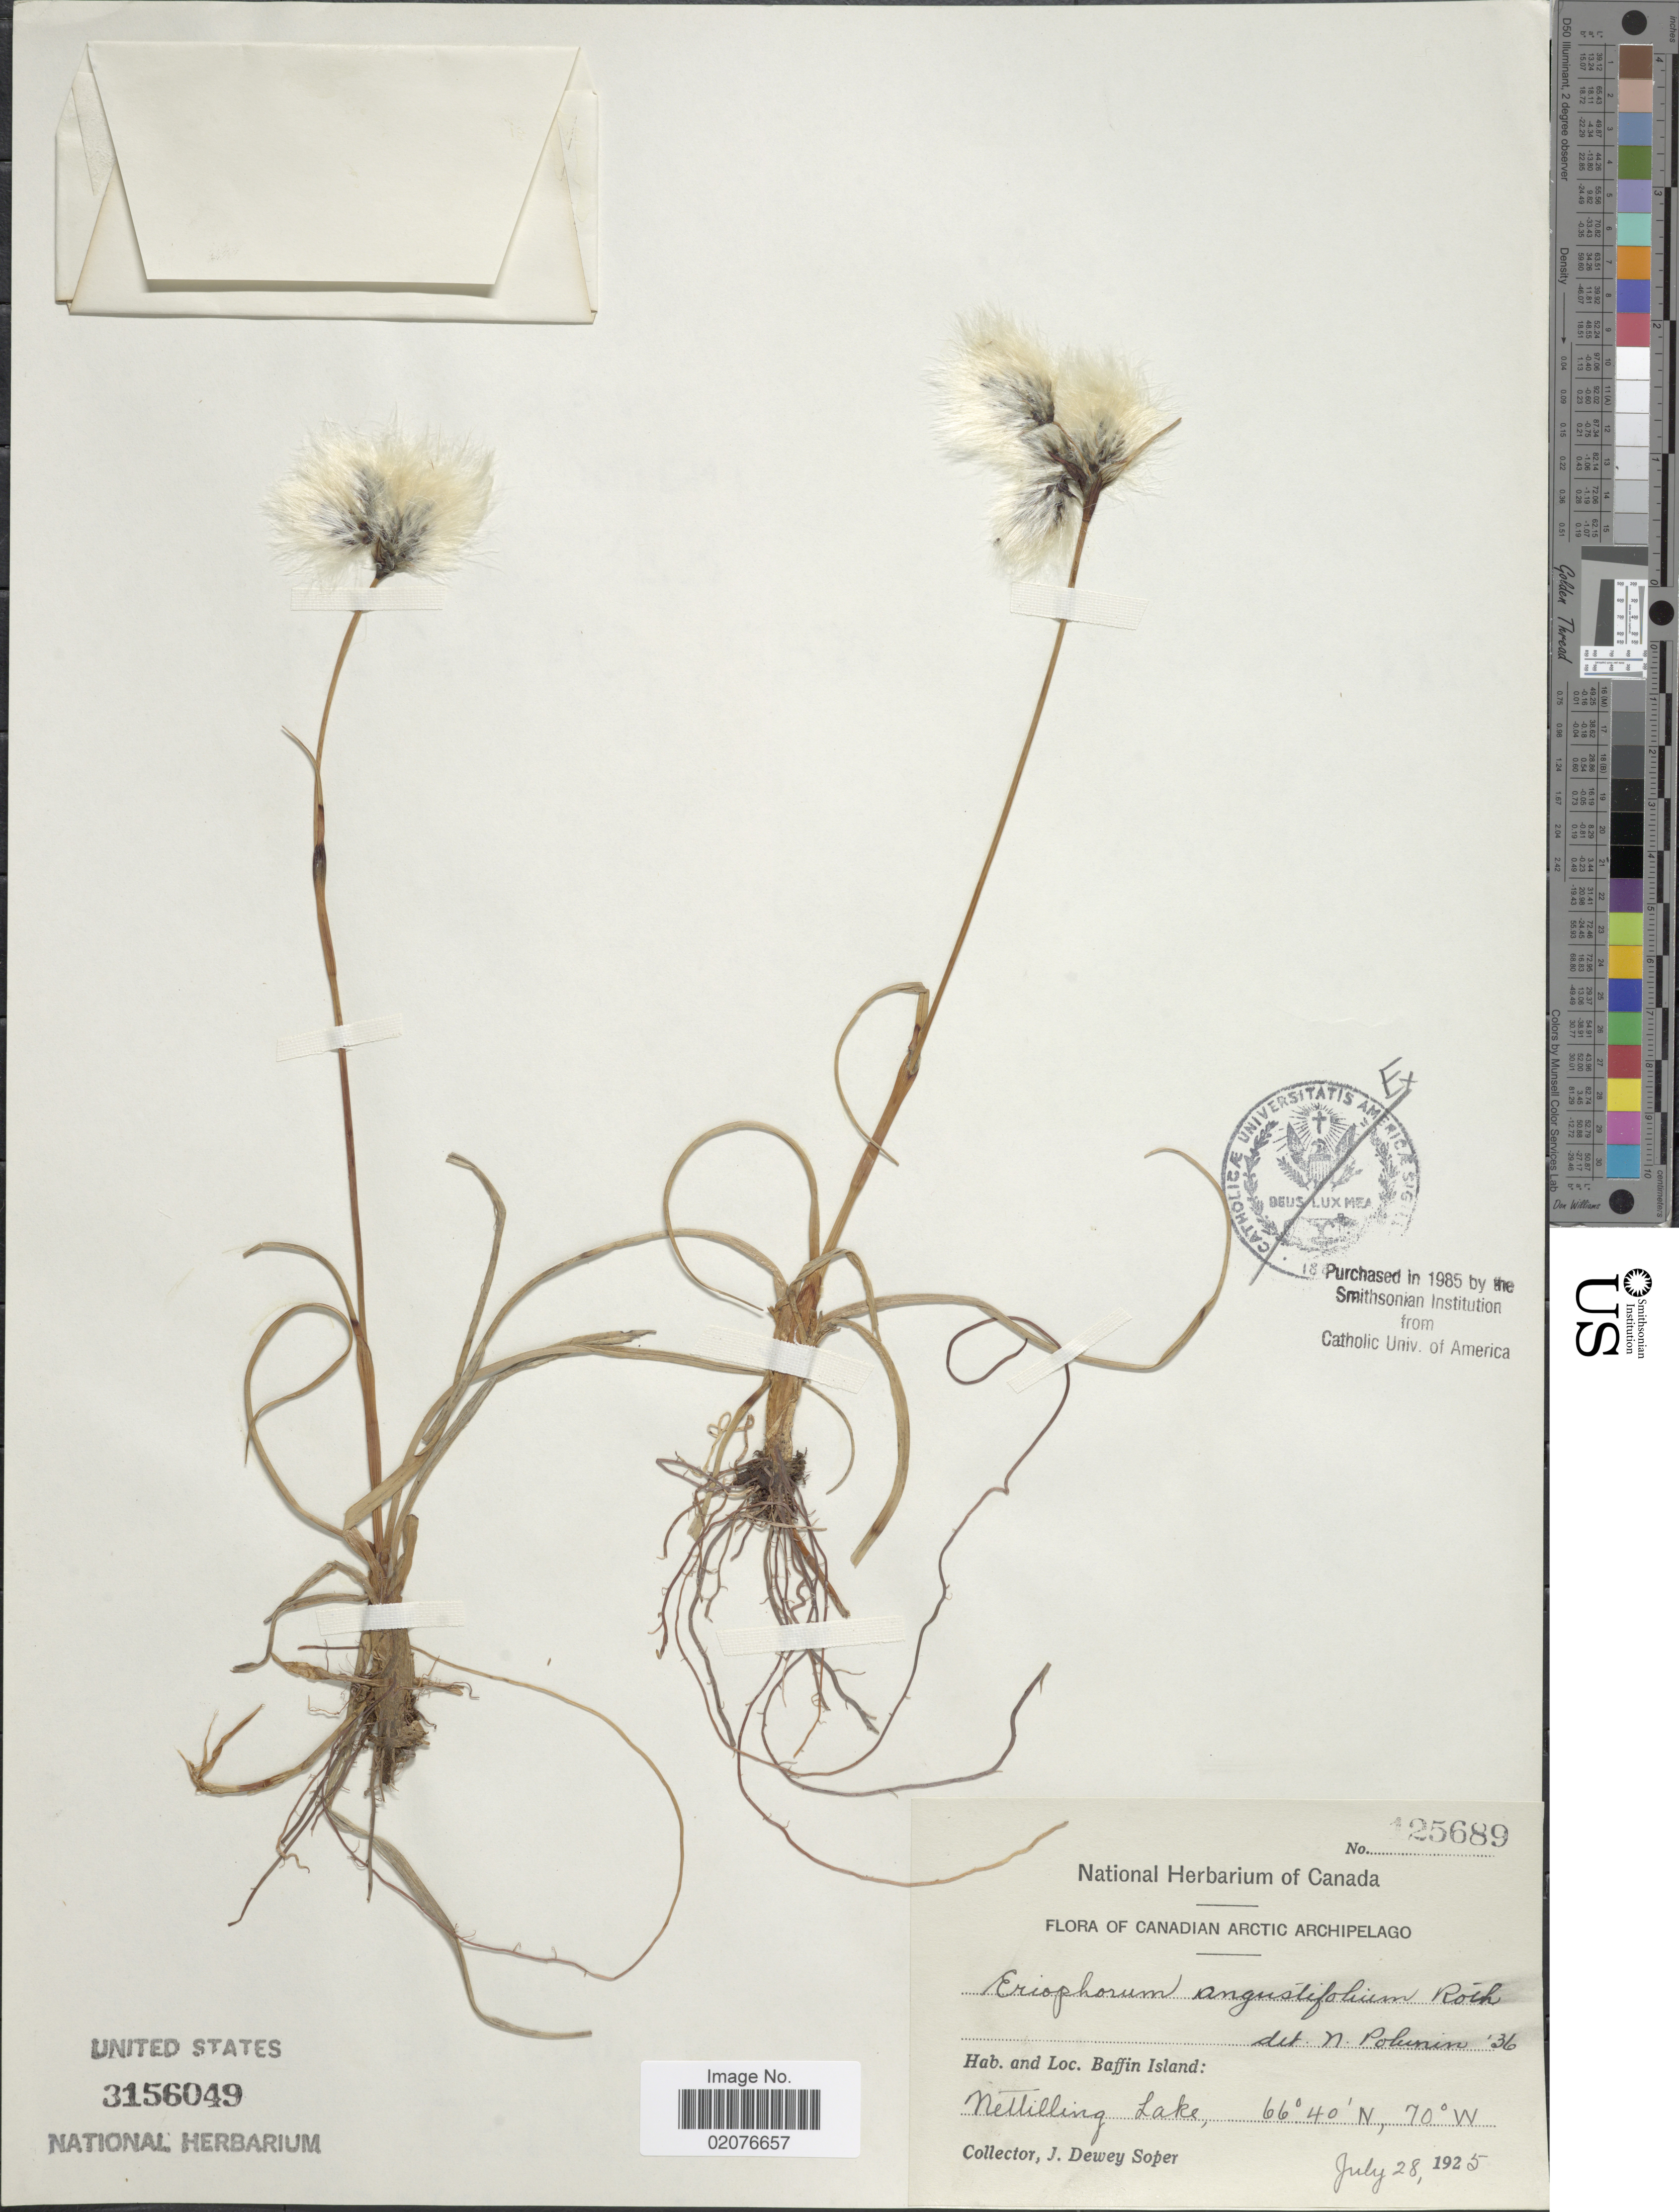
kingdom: Plantae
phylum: Tracheophyta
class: Liliopsida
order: Poales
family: Cyperaceae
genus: Eriophorum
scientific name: Eriophorum angustifolium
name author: Honck.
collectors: J. Soper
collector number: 425689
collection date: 1925-07-28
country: Canada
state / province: Nunavut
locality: Canadian Arctic Archipelago, Baffin Island, Nettilling Lake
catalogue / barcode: US 3156049